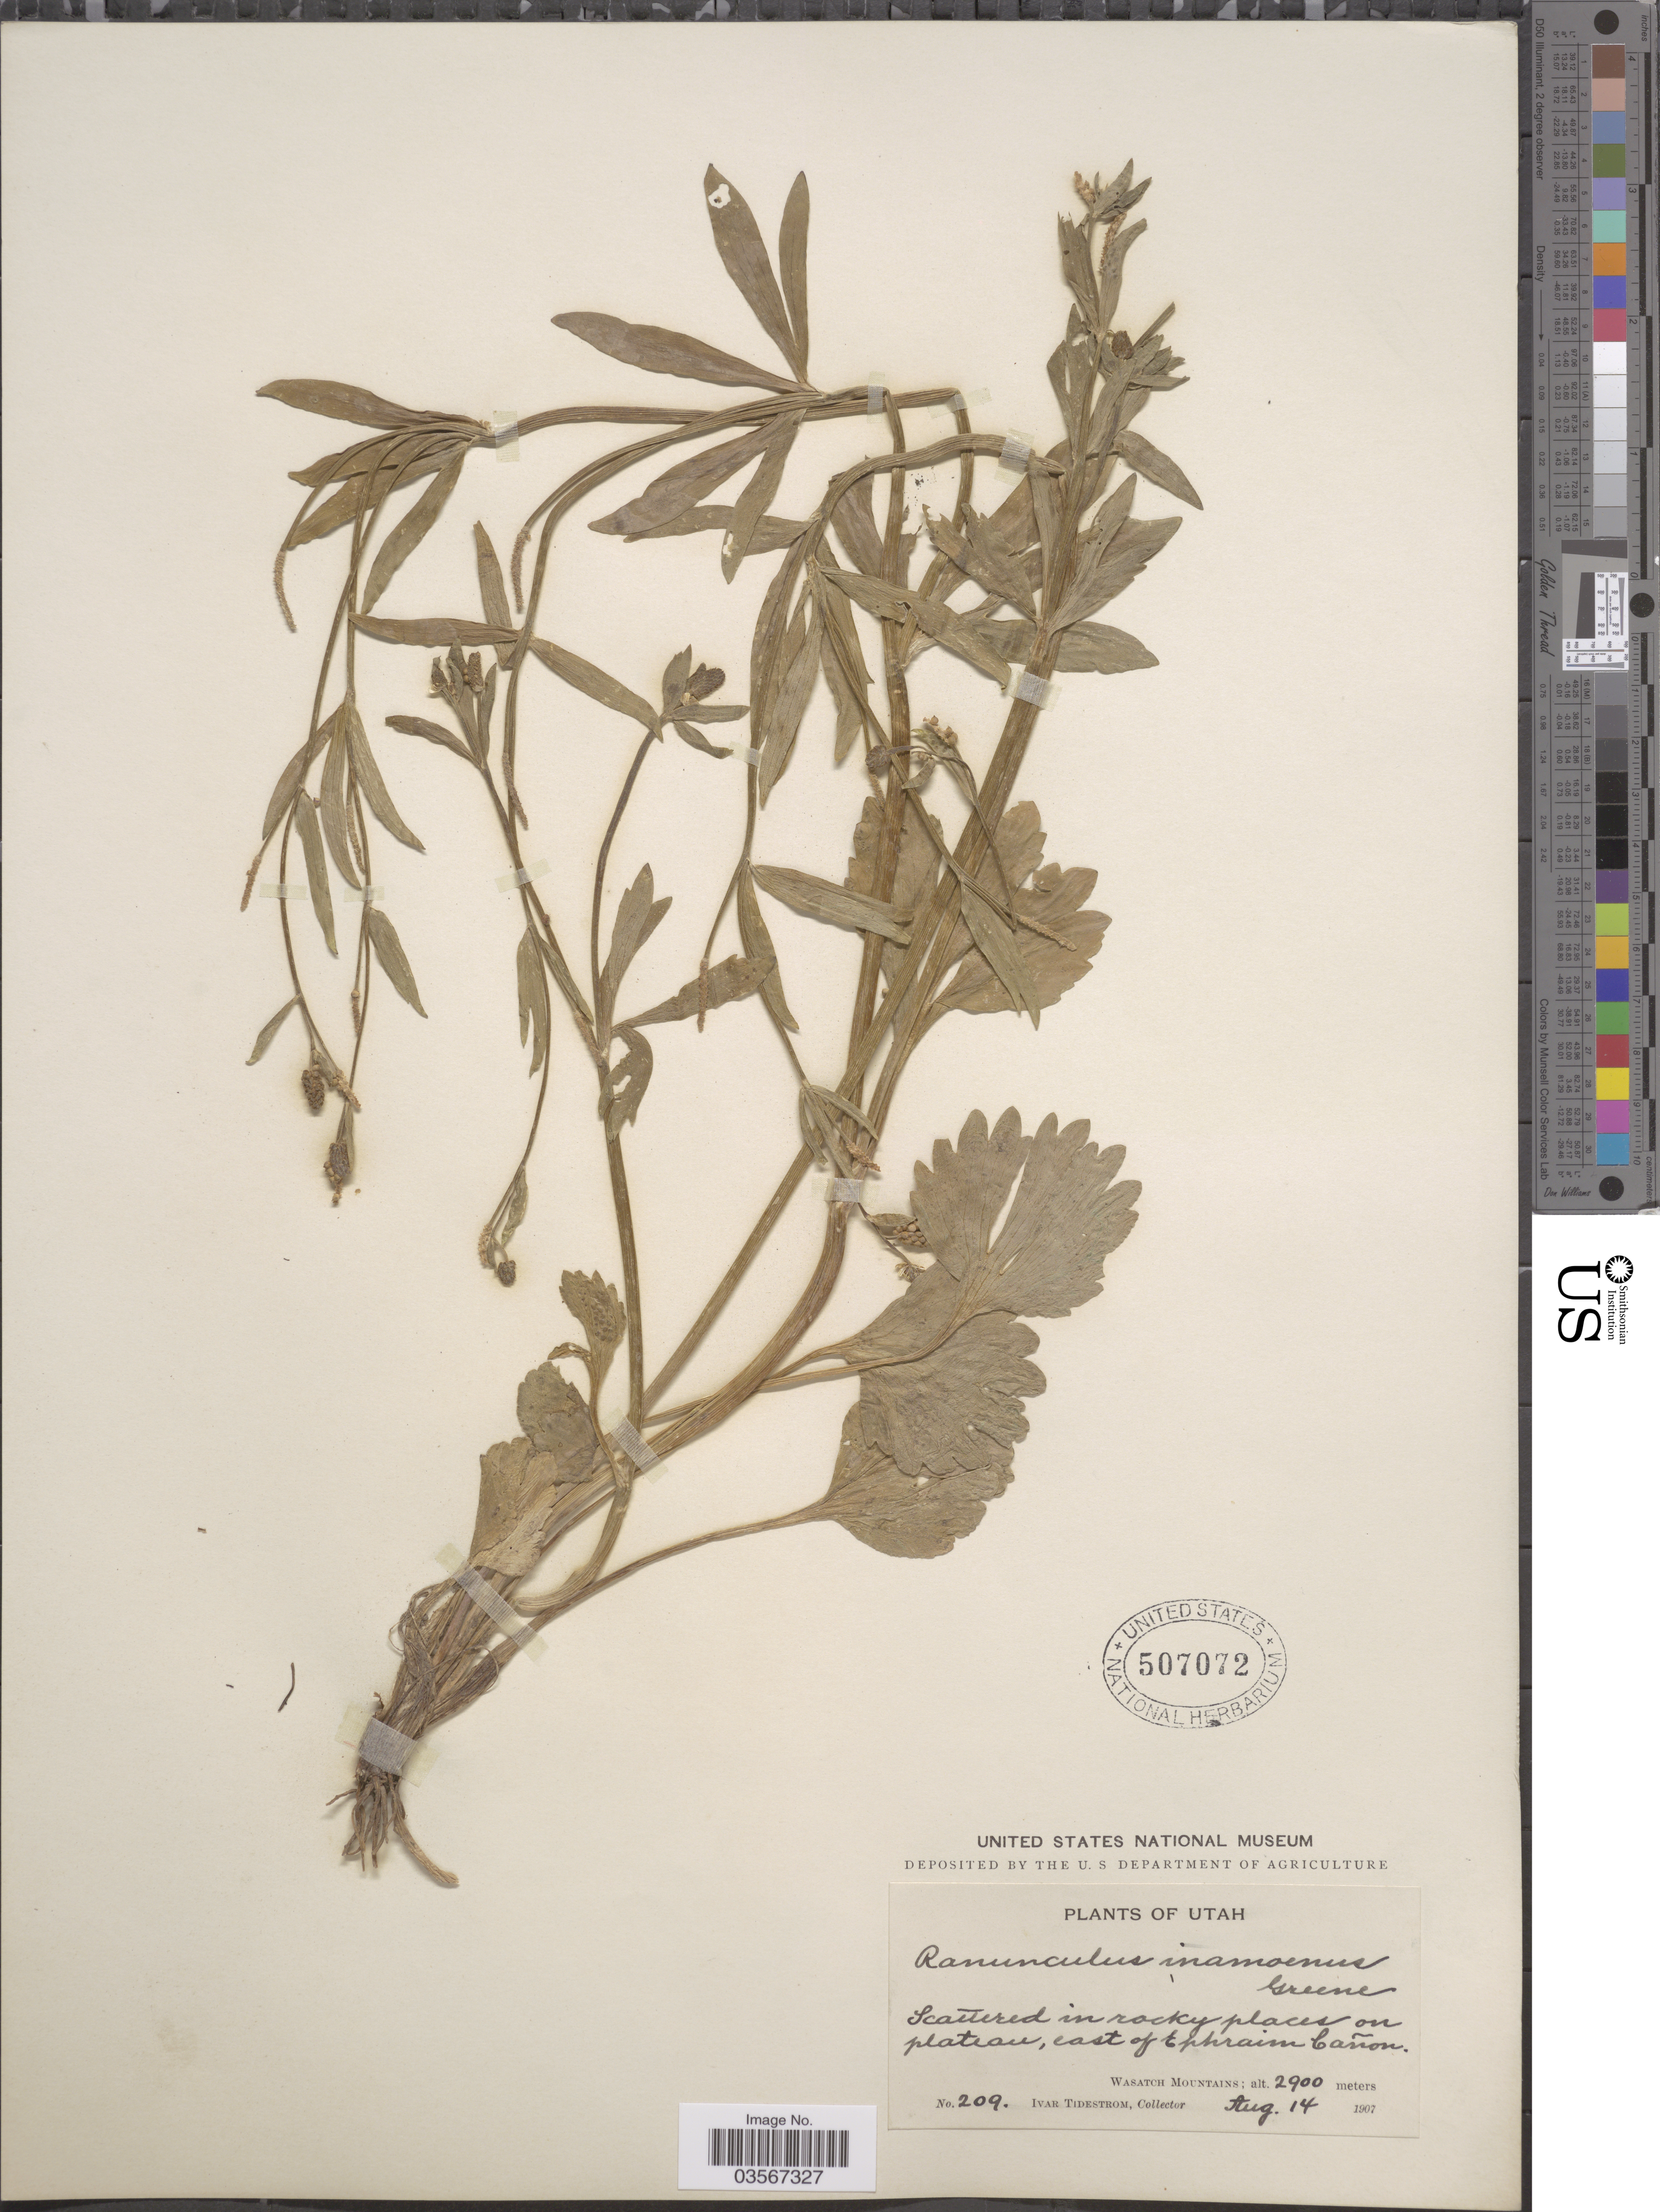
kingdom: Plantae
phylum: Tracheophyta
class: Magnoliopsida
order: Ranunculales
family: Ranunculaceae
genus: Ranunculus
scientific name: Ranunculus inamoenus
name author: Greene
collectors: I. F. Tidestrom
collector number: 209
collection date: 1907-08-14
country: United States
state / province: Utah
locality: East of Ephraim Cañon. Wasatch Mountains.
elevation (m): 2900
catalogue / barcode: US 507072